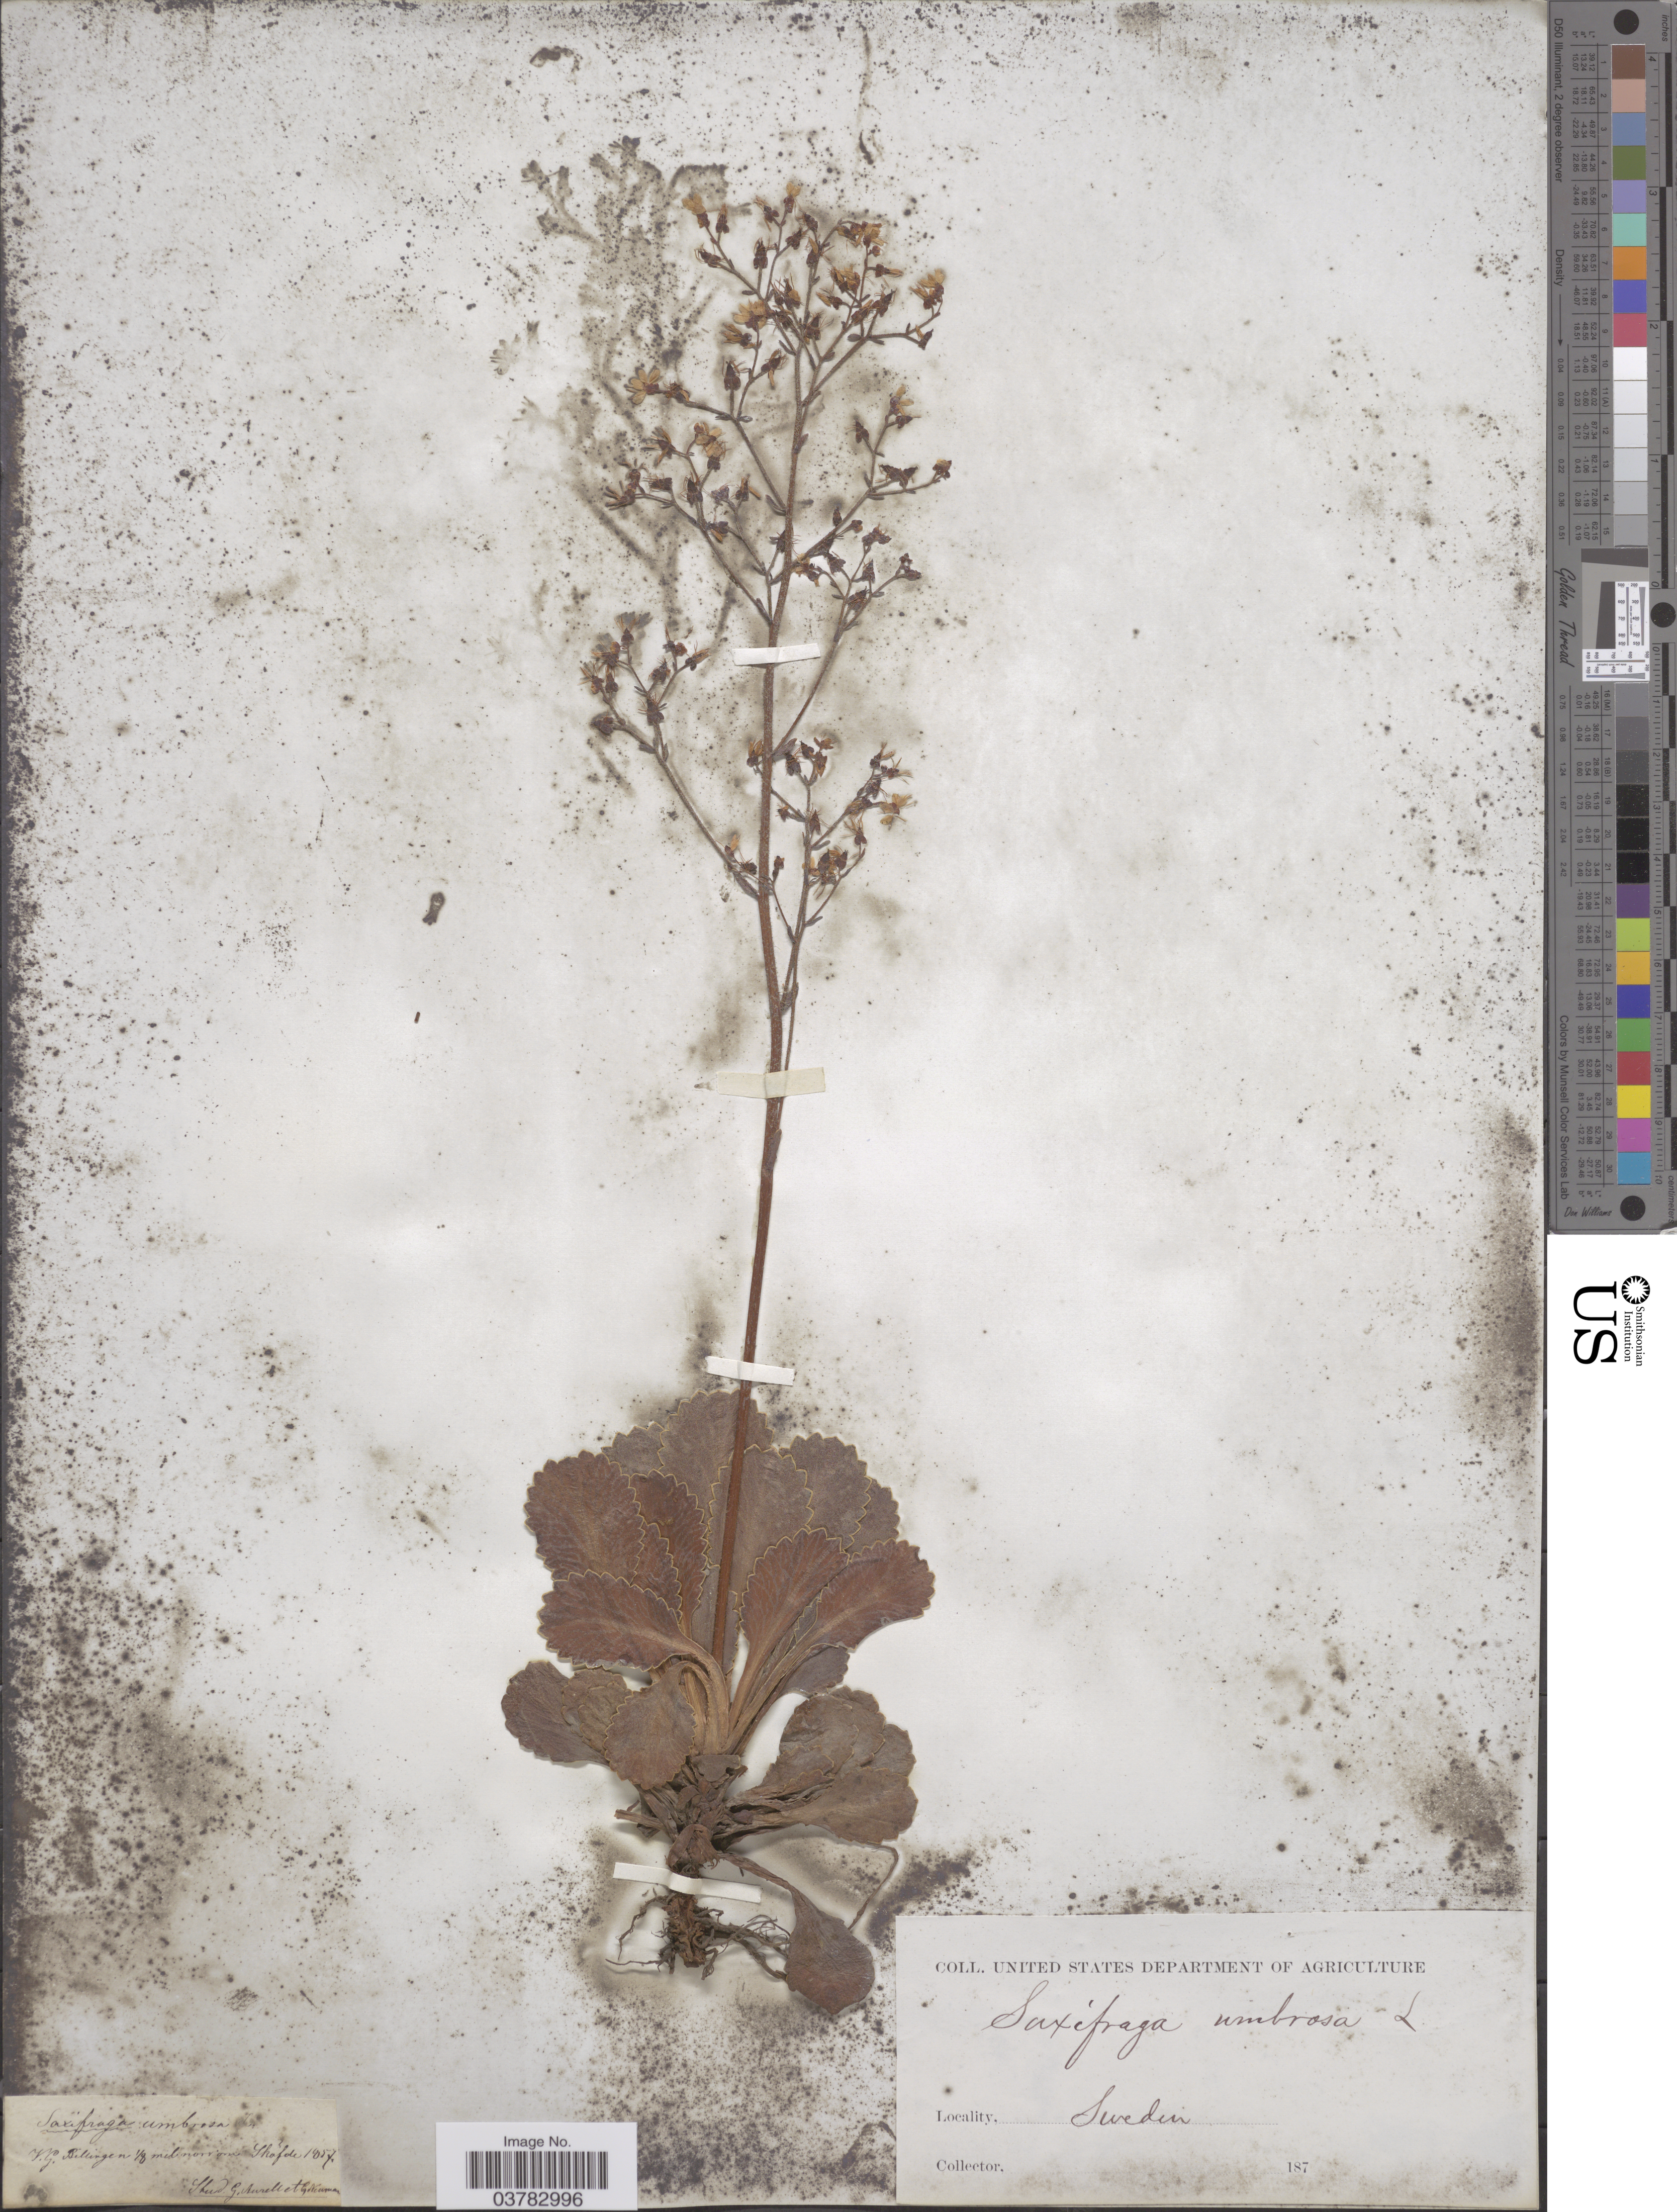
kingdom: Plantae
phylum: Tracheophyta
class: Magnoliopsida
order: Saxifragales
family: Saxifragaceae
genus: Saxifraga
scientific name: Saxifraga umbrosa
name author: L.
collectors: G. Aurell & G. Neuman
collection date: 1857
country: Sweden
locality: V. G. Billingen 1/8 mil norr von Skõfde.